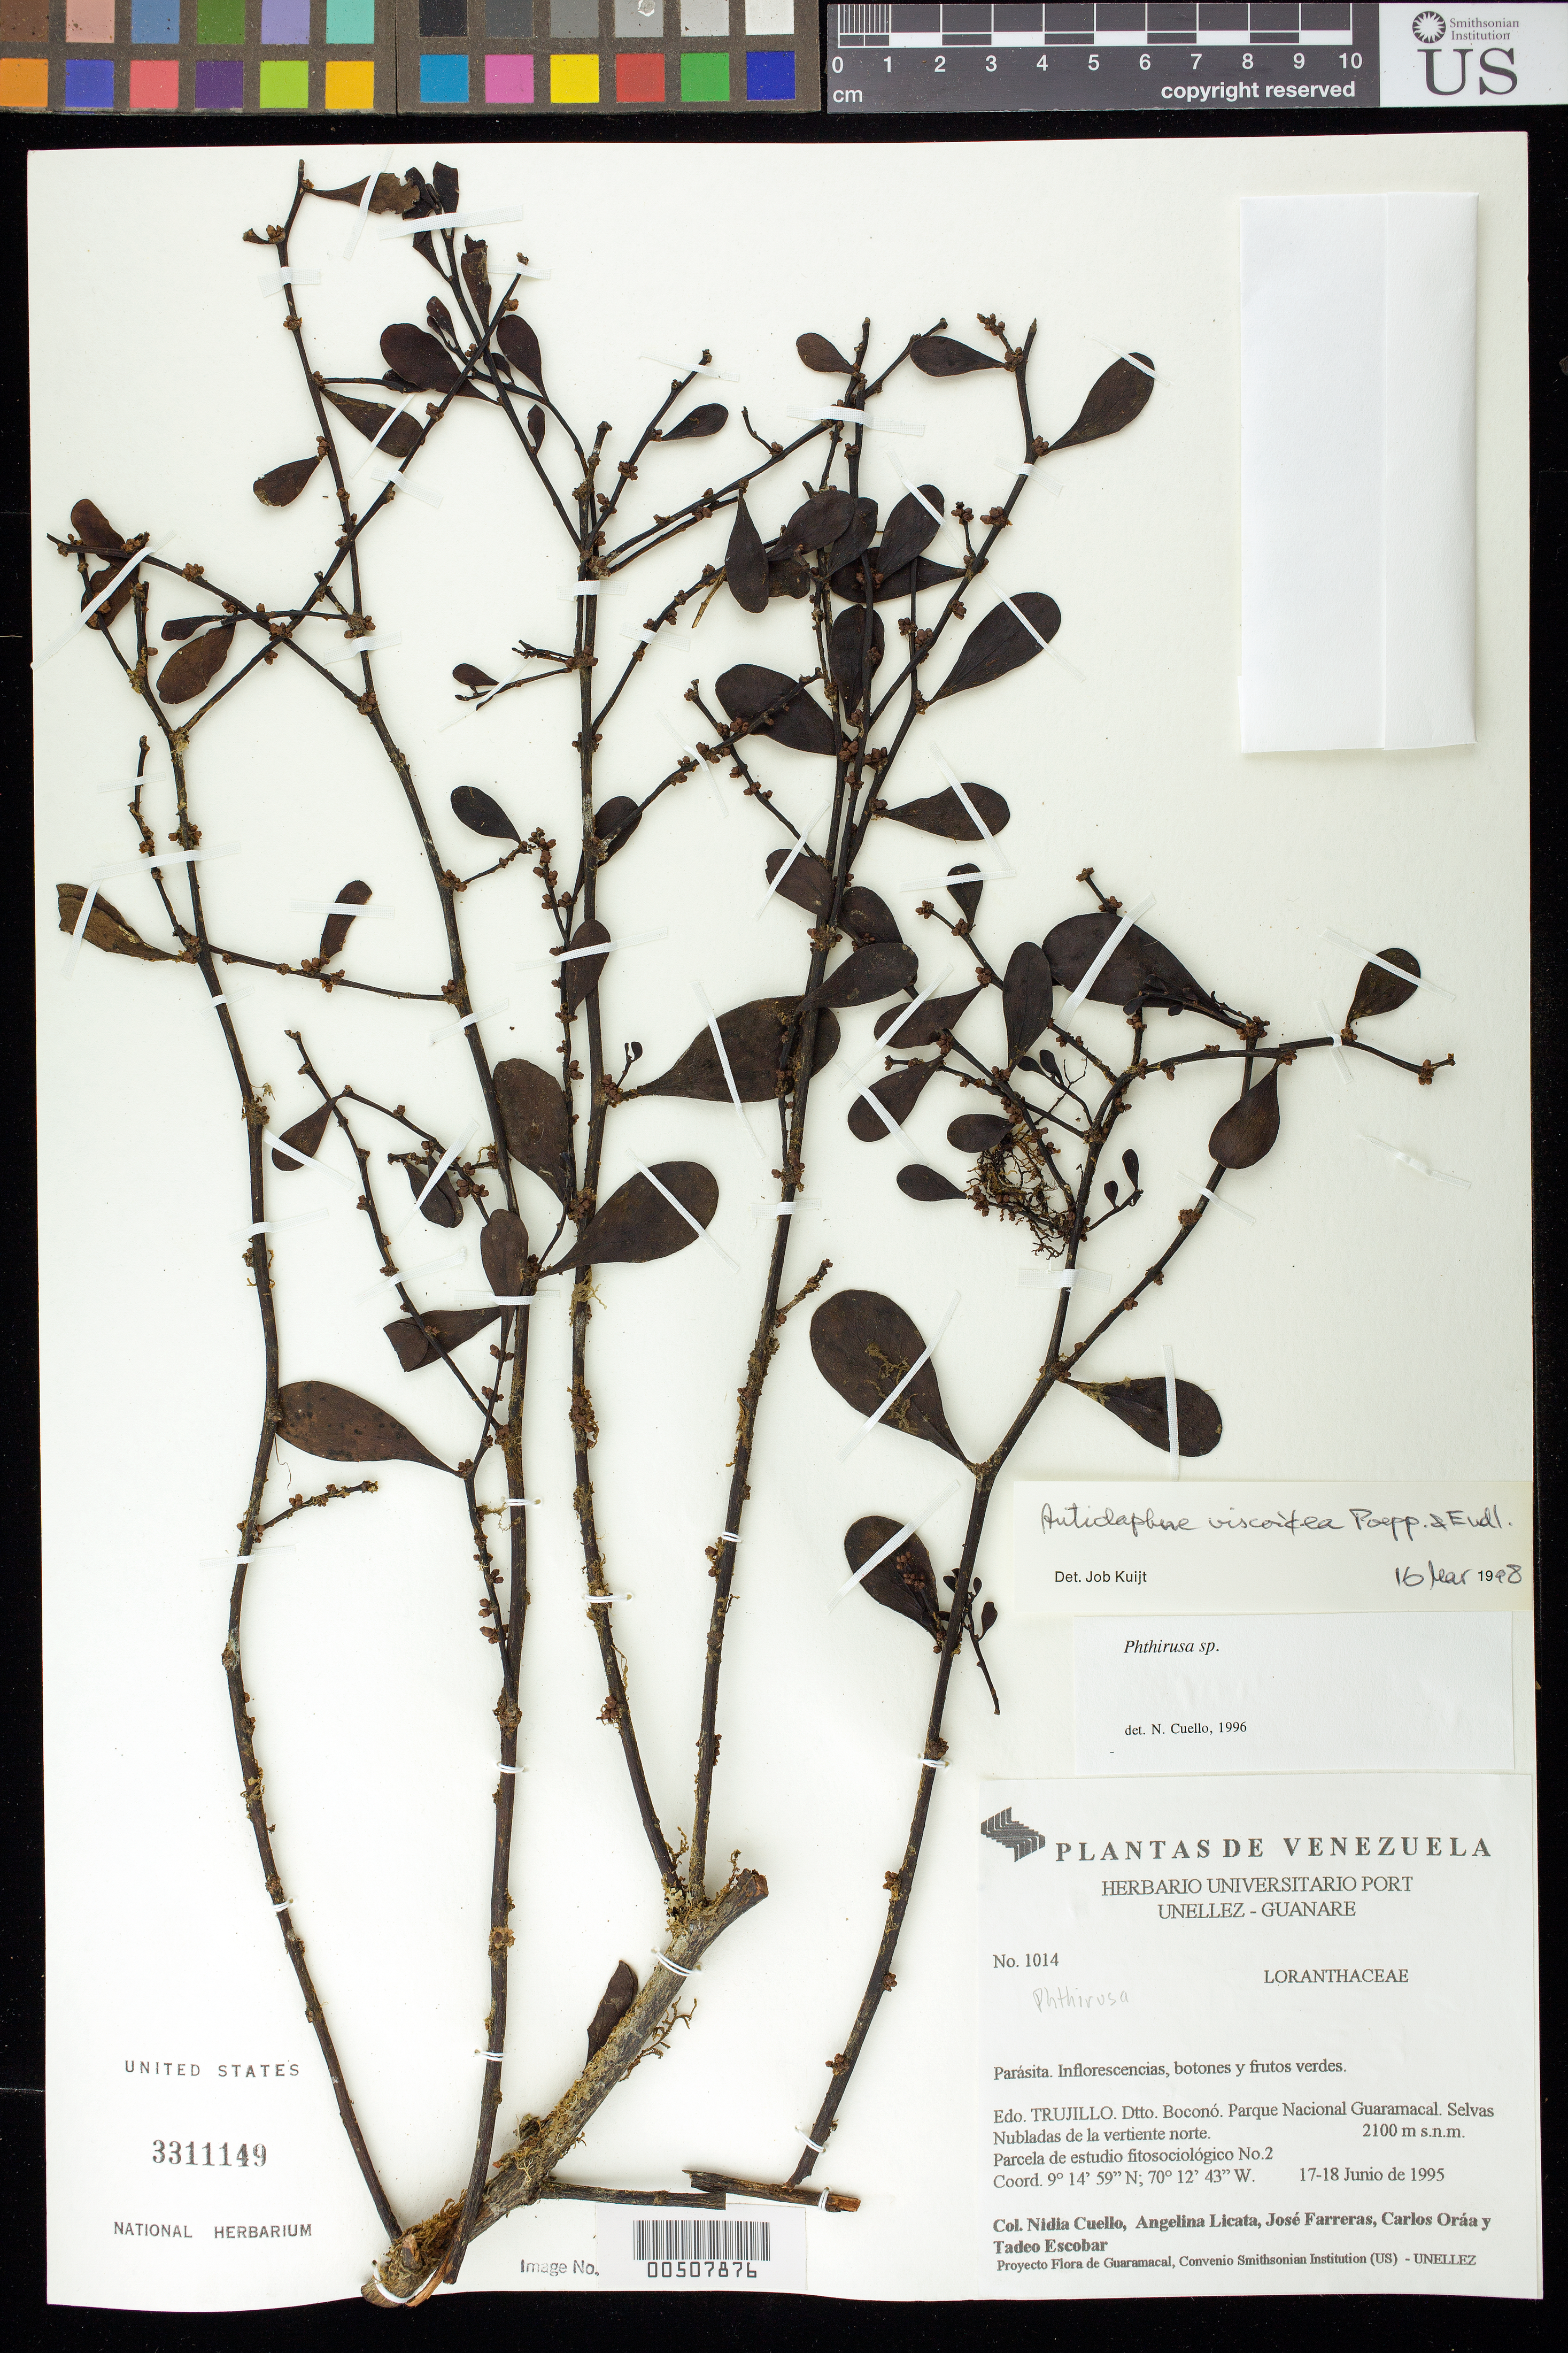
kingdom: Plantae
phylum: Tracheophyta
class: Magnoliopsida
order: Santalales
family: Santalaceae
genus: Antidaphne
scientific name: Antidaphne viscoidea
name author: Poepp. & Endl.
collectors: N. L. Cuello, A. Licata, J. Farreras, C. Oráa & T. Escobar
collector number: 1014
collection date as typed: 17 Jun 1995 to 18 Jun 1995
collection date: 1995-06-17/1995-06-18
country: Venezuela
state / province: Trujillo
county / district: Boconó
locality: Parque Nacional Guaramacal, vertiente N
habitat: Selvas Nubladas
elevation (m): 2100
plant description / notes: K, MO, PORT, US, UVIC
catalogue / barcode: US 3311149